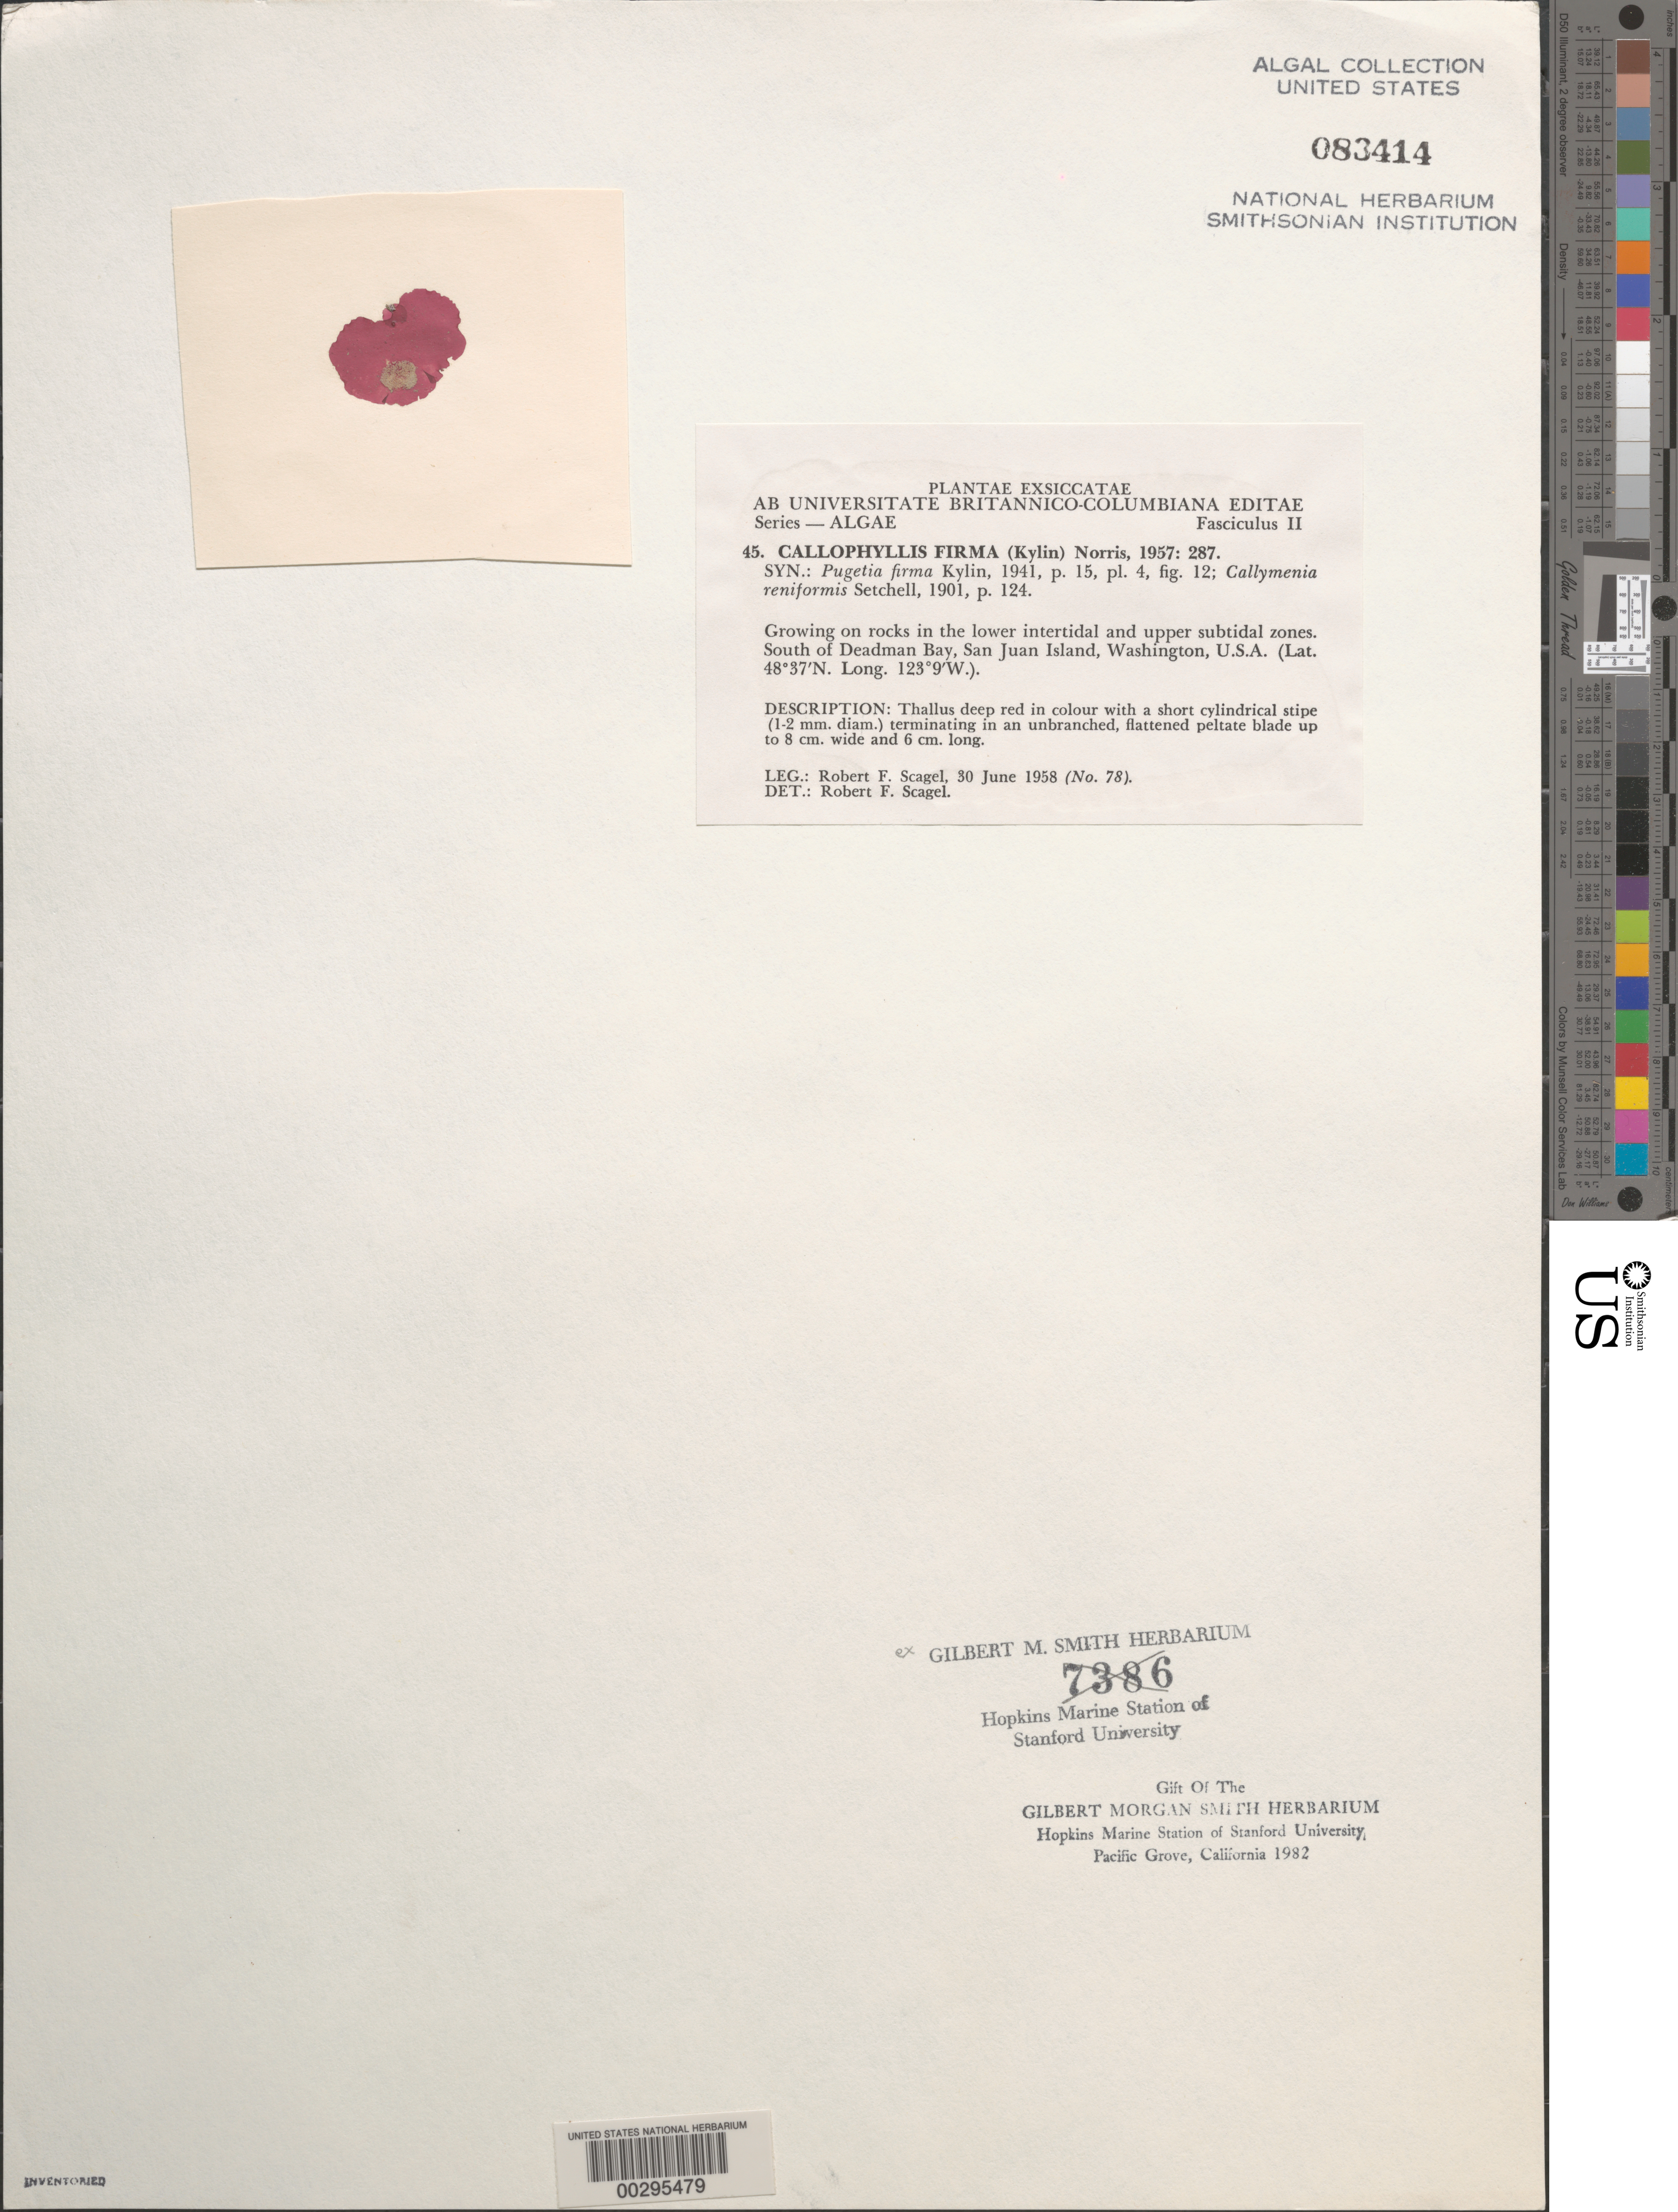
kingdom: Plantae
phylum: Rhodophyta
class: Florideophyceae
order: Gigartinales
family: Kallymeniaceae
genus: Salishia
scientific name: Salishia firma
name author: (Kylin) Clarkston & G.W. Saunders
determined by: Algae name updating Project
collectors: R. F. Scagel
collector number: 78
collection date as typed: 30 Jun 1958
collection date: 1958-06-30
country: United States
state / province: Washington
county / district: San Juan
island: San Juan Island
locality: South of Dead Man Bay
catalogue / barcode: US 83414